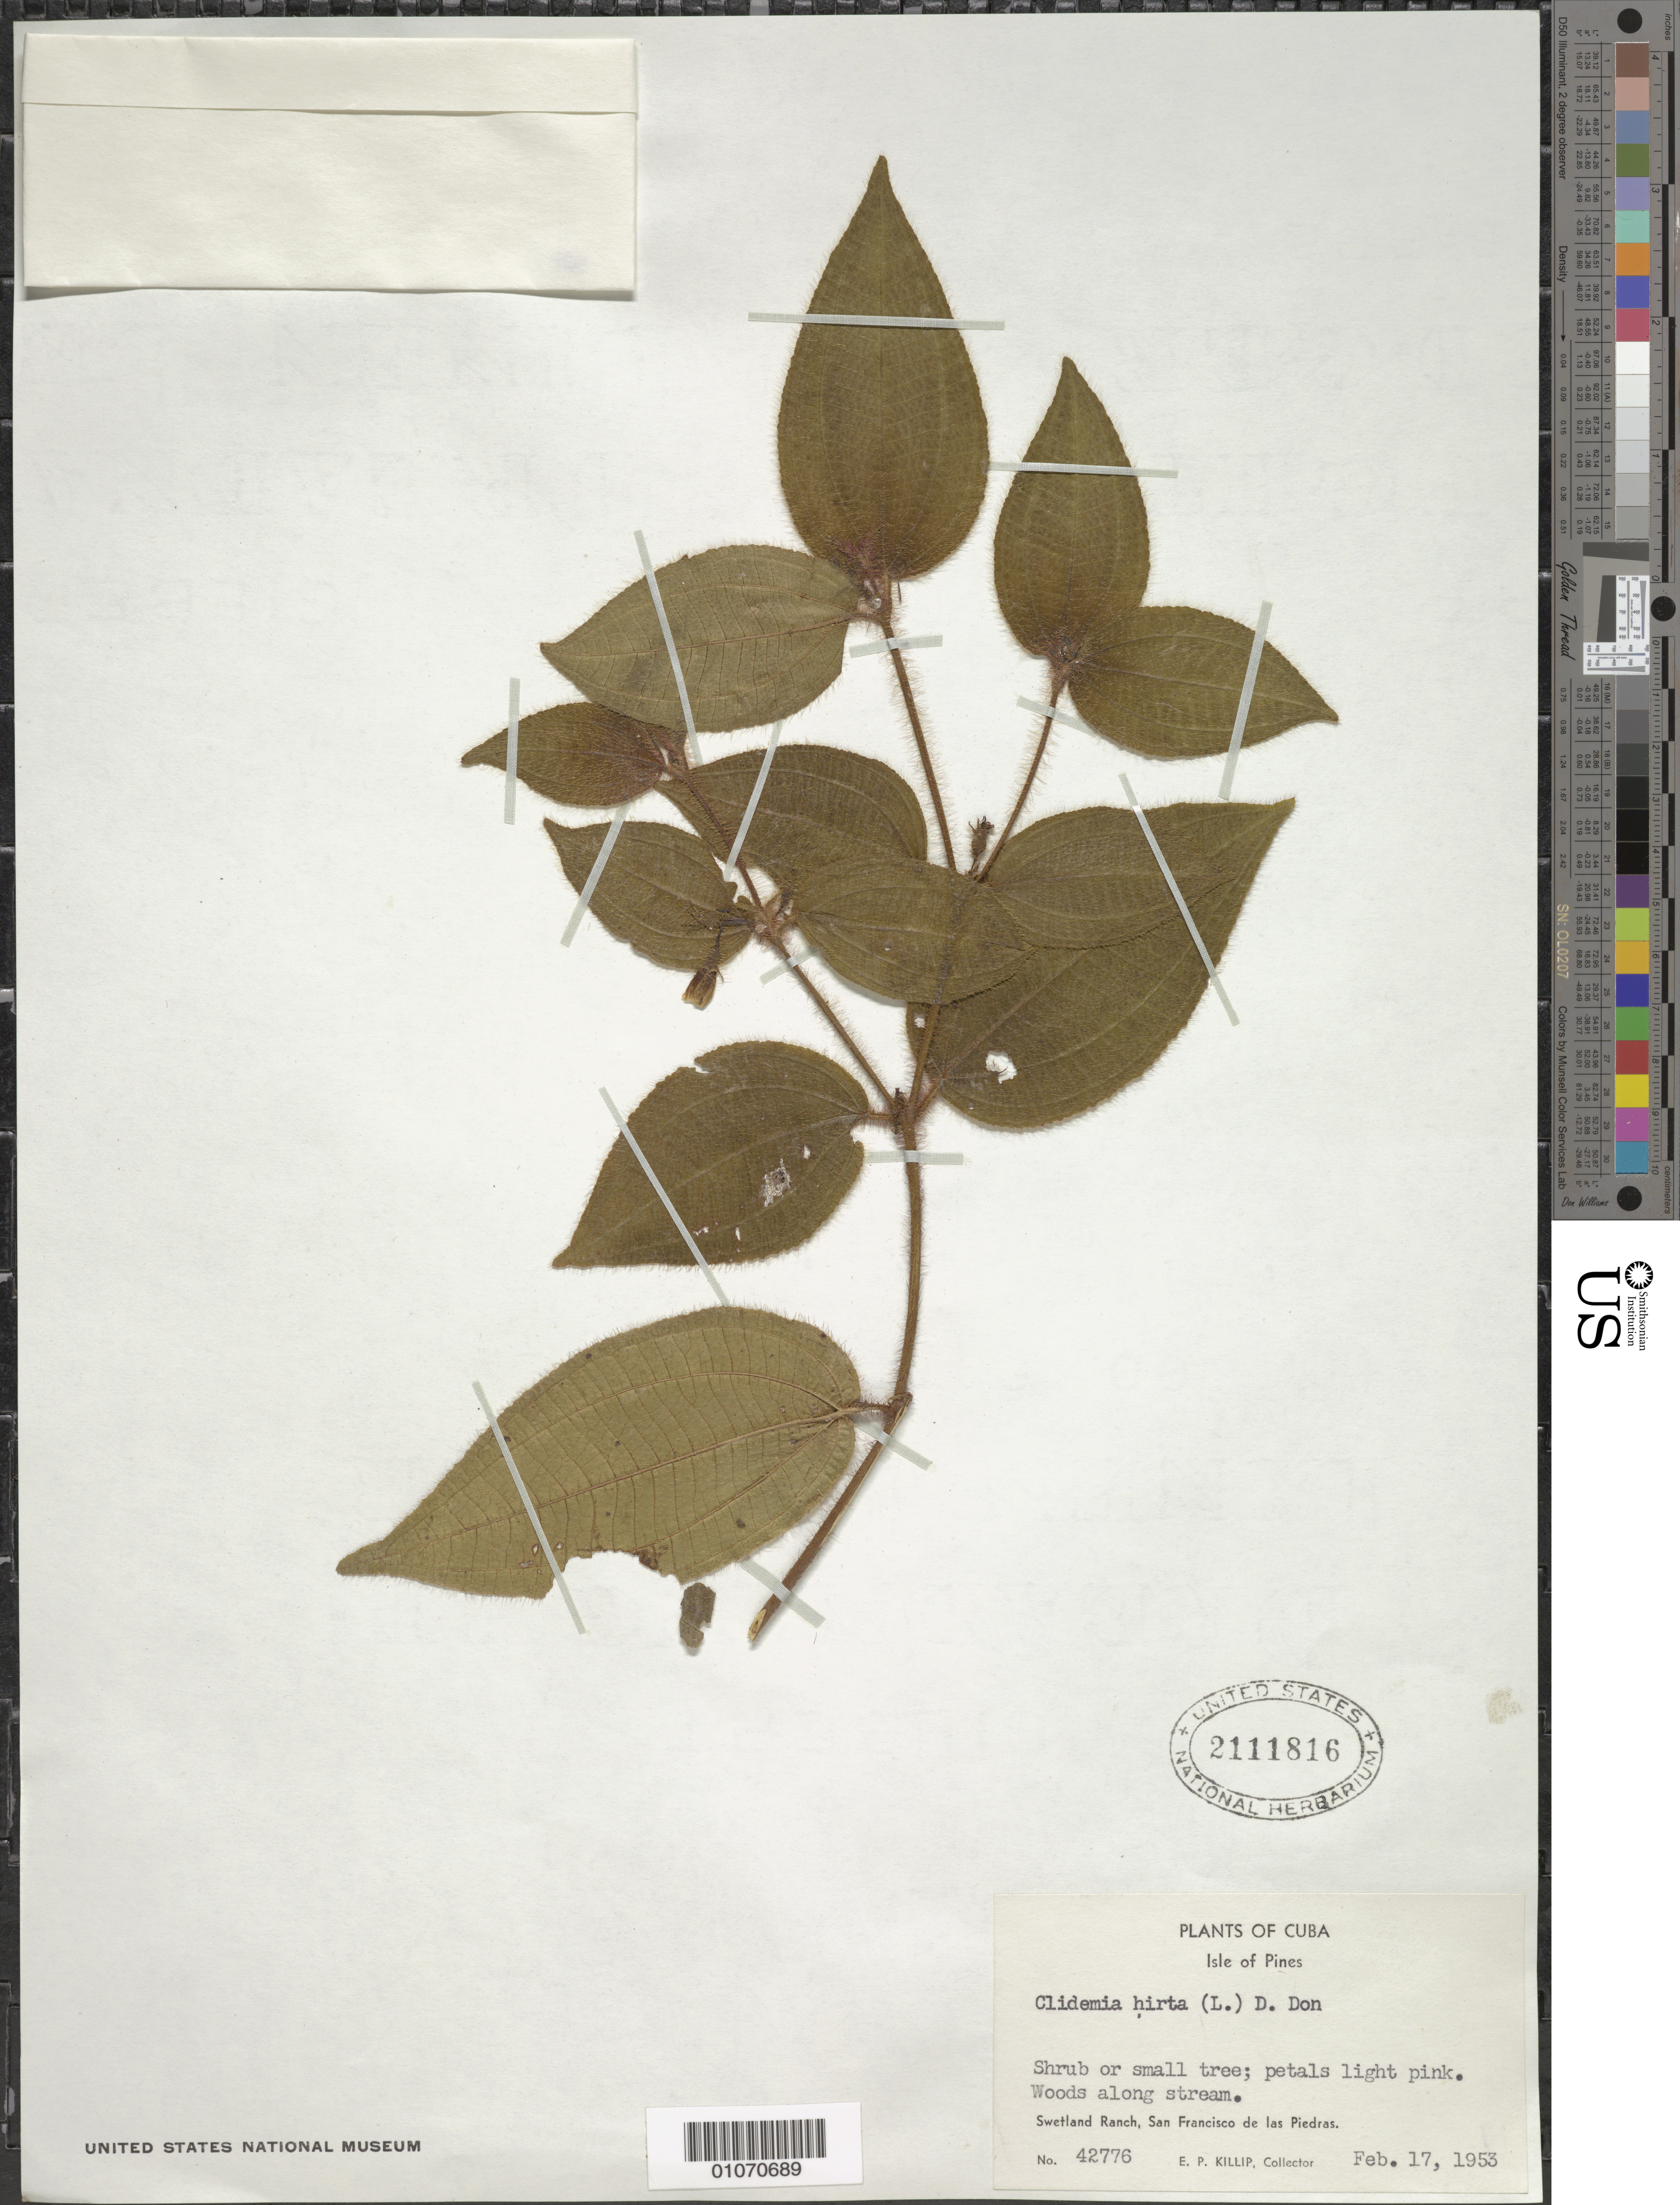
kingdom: Plantae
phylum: Tracheophyta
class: Magnoliopsida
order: Myrtales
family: Melastomataceae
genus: Clidemia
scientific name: Clidemia hirta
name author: (L.) D. Don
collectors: E. P. Killip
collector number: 42776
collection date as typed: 17 Feb 1953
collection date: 1953-02-17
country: Cuba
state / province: Isla de La Juventud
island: Isla de la Juventud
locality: Swetland Ranch, San Francisco de las Piedras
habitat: Woods along stream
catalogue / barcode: US 2111816